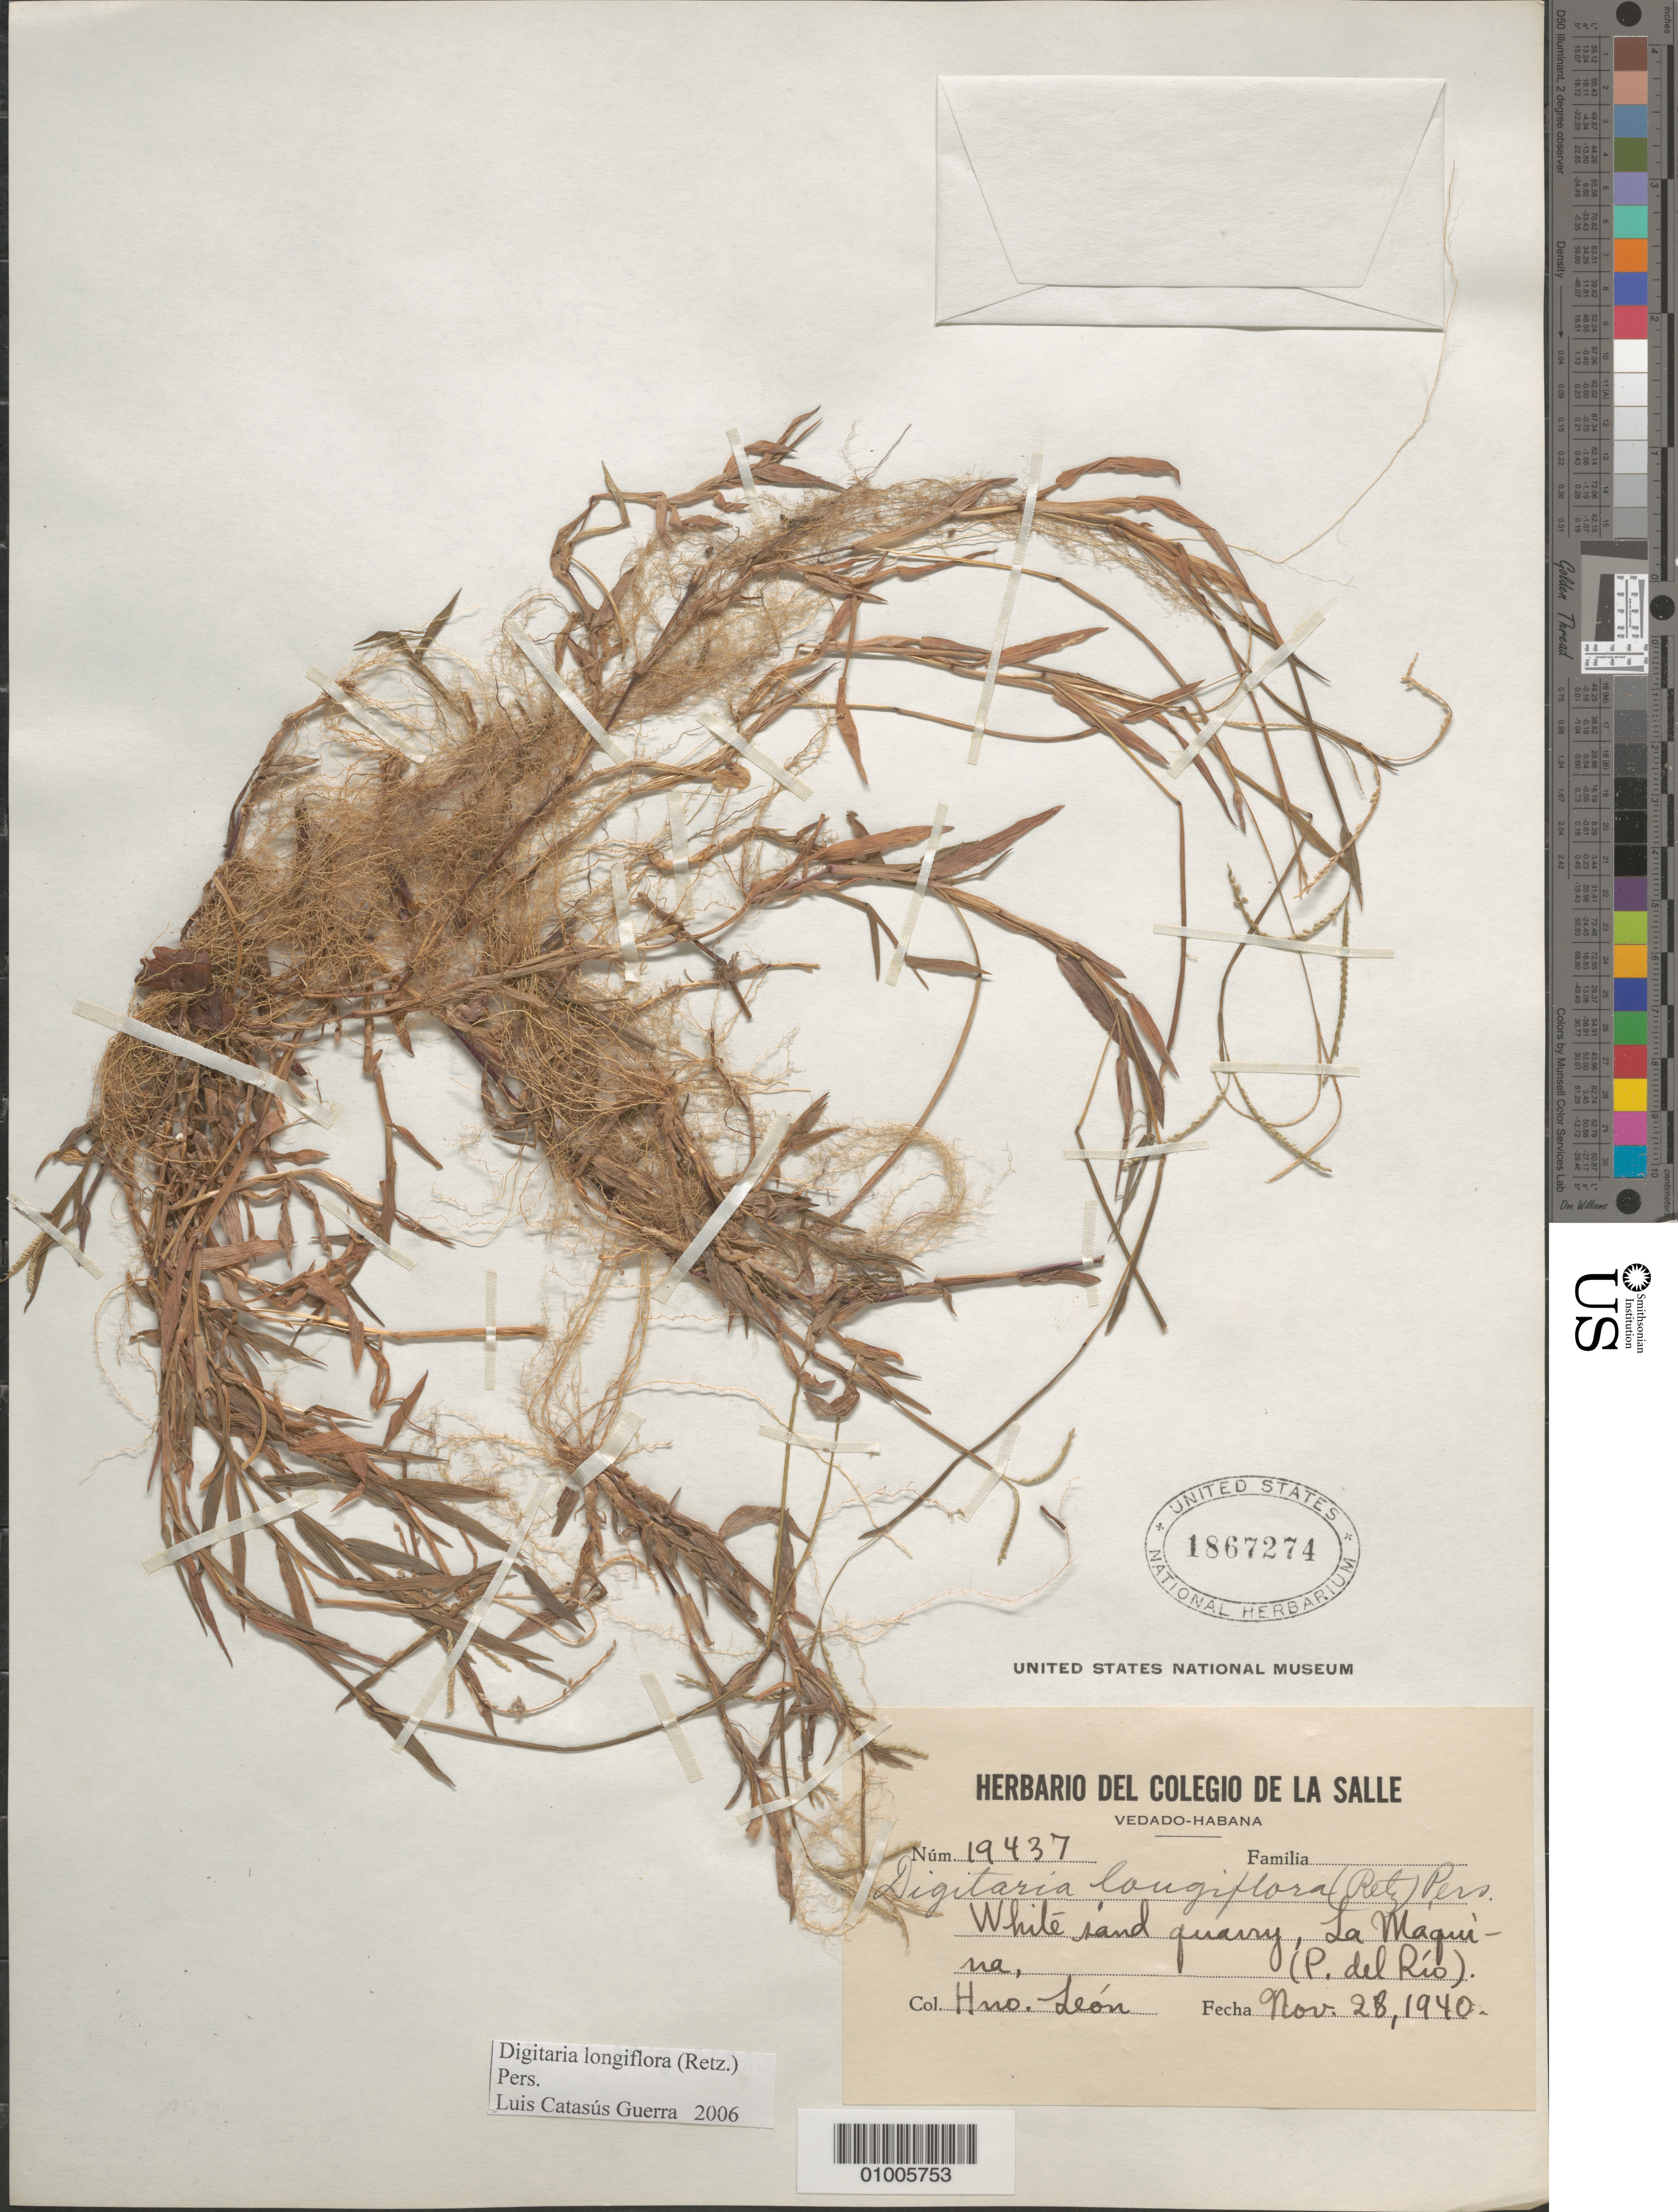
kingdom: Plantae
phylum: Tracheophyta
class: Liliopsida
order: Poales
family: Poaceae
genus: Digitaria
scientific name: Digitaria longiflora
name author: (Retz.) Pers.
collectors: Bro. León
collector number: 19437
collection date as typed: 28 Nov 1940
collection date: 1940-11-28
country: Cuba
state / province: La Habana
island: Cuba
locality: La Maquina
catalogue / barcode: US 1867274